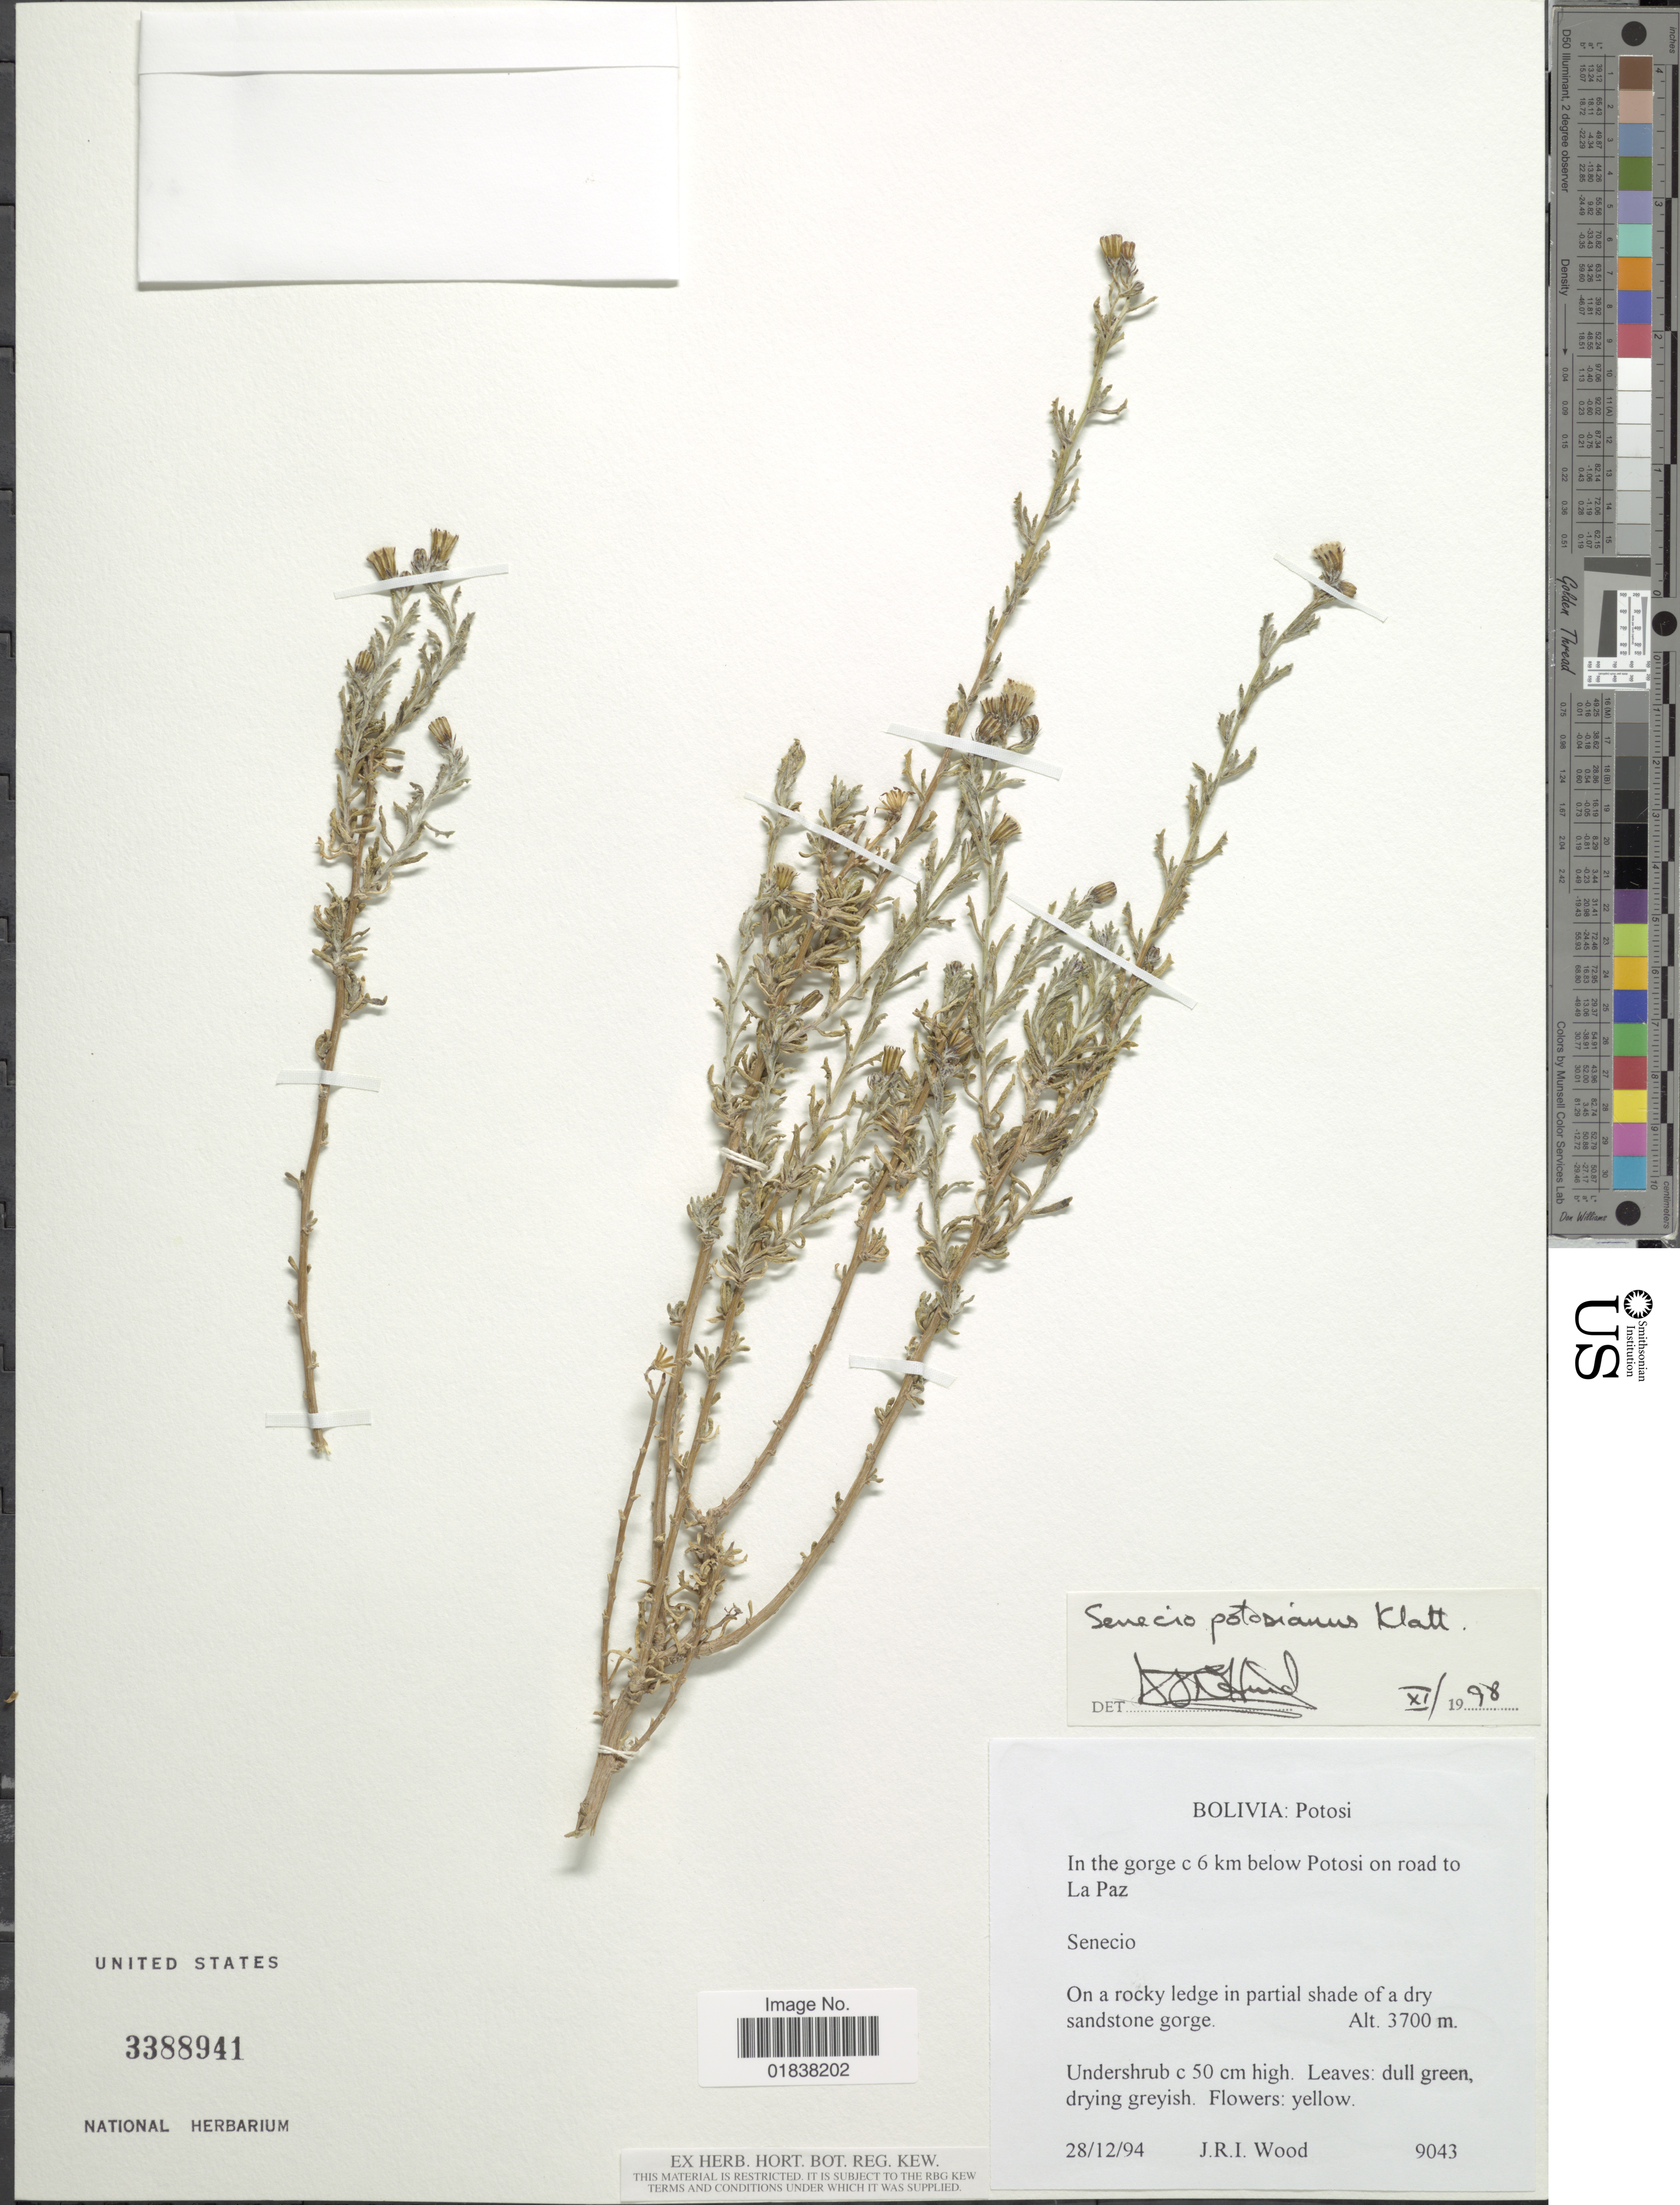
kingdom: Plantae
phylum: Tracheophyta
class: Magnoliopsida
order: Asterales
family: Asteraceae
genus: Senecio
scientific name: Senecio potosianus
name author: Klatt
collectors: J. R. I. Wood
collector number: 9043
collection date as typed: Transcribed d/m/y: 28/12/94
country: Bolivia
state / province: Potosi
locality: In the gorge c 6 km below Potosi on road to La Paz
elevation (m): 3700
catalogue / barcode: US 3388941